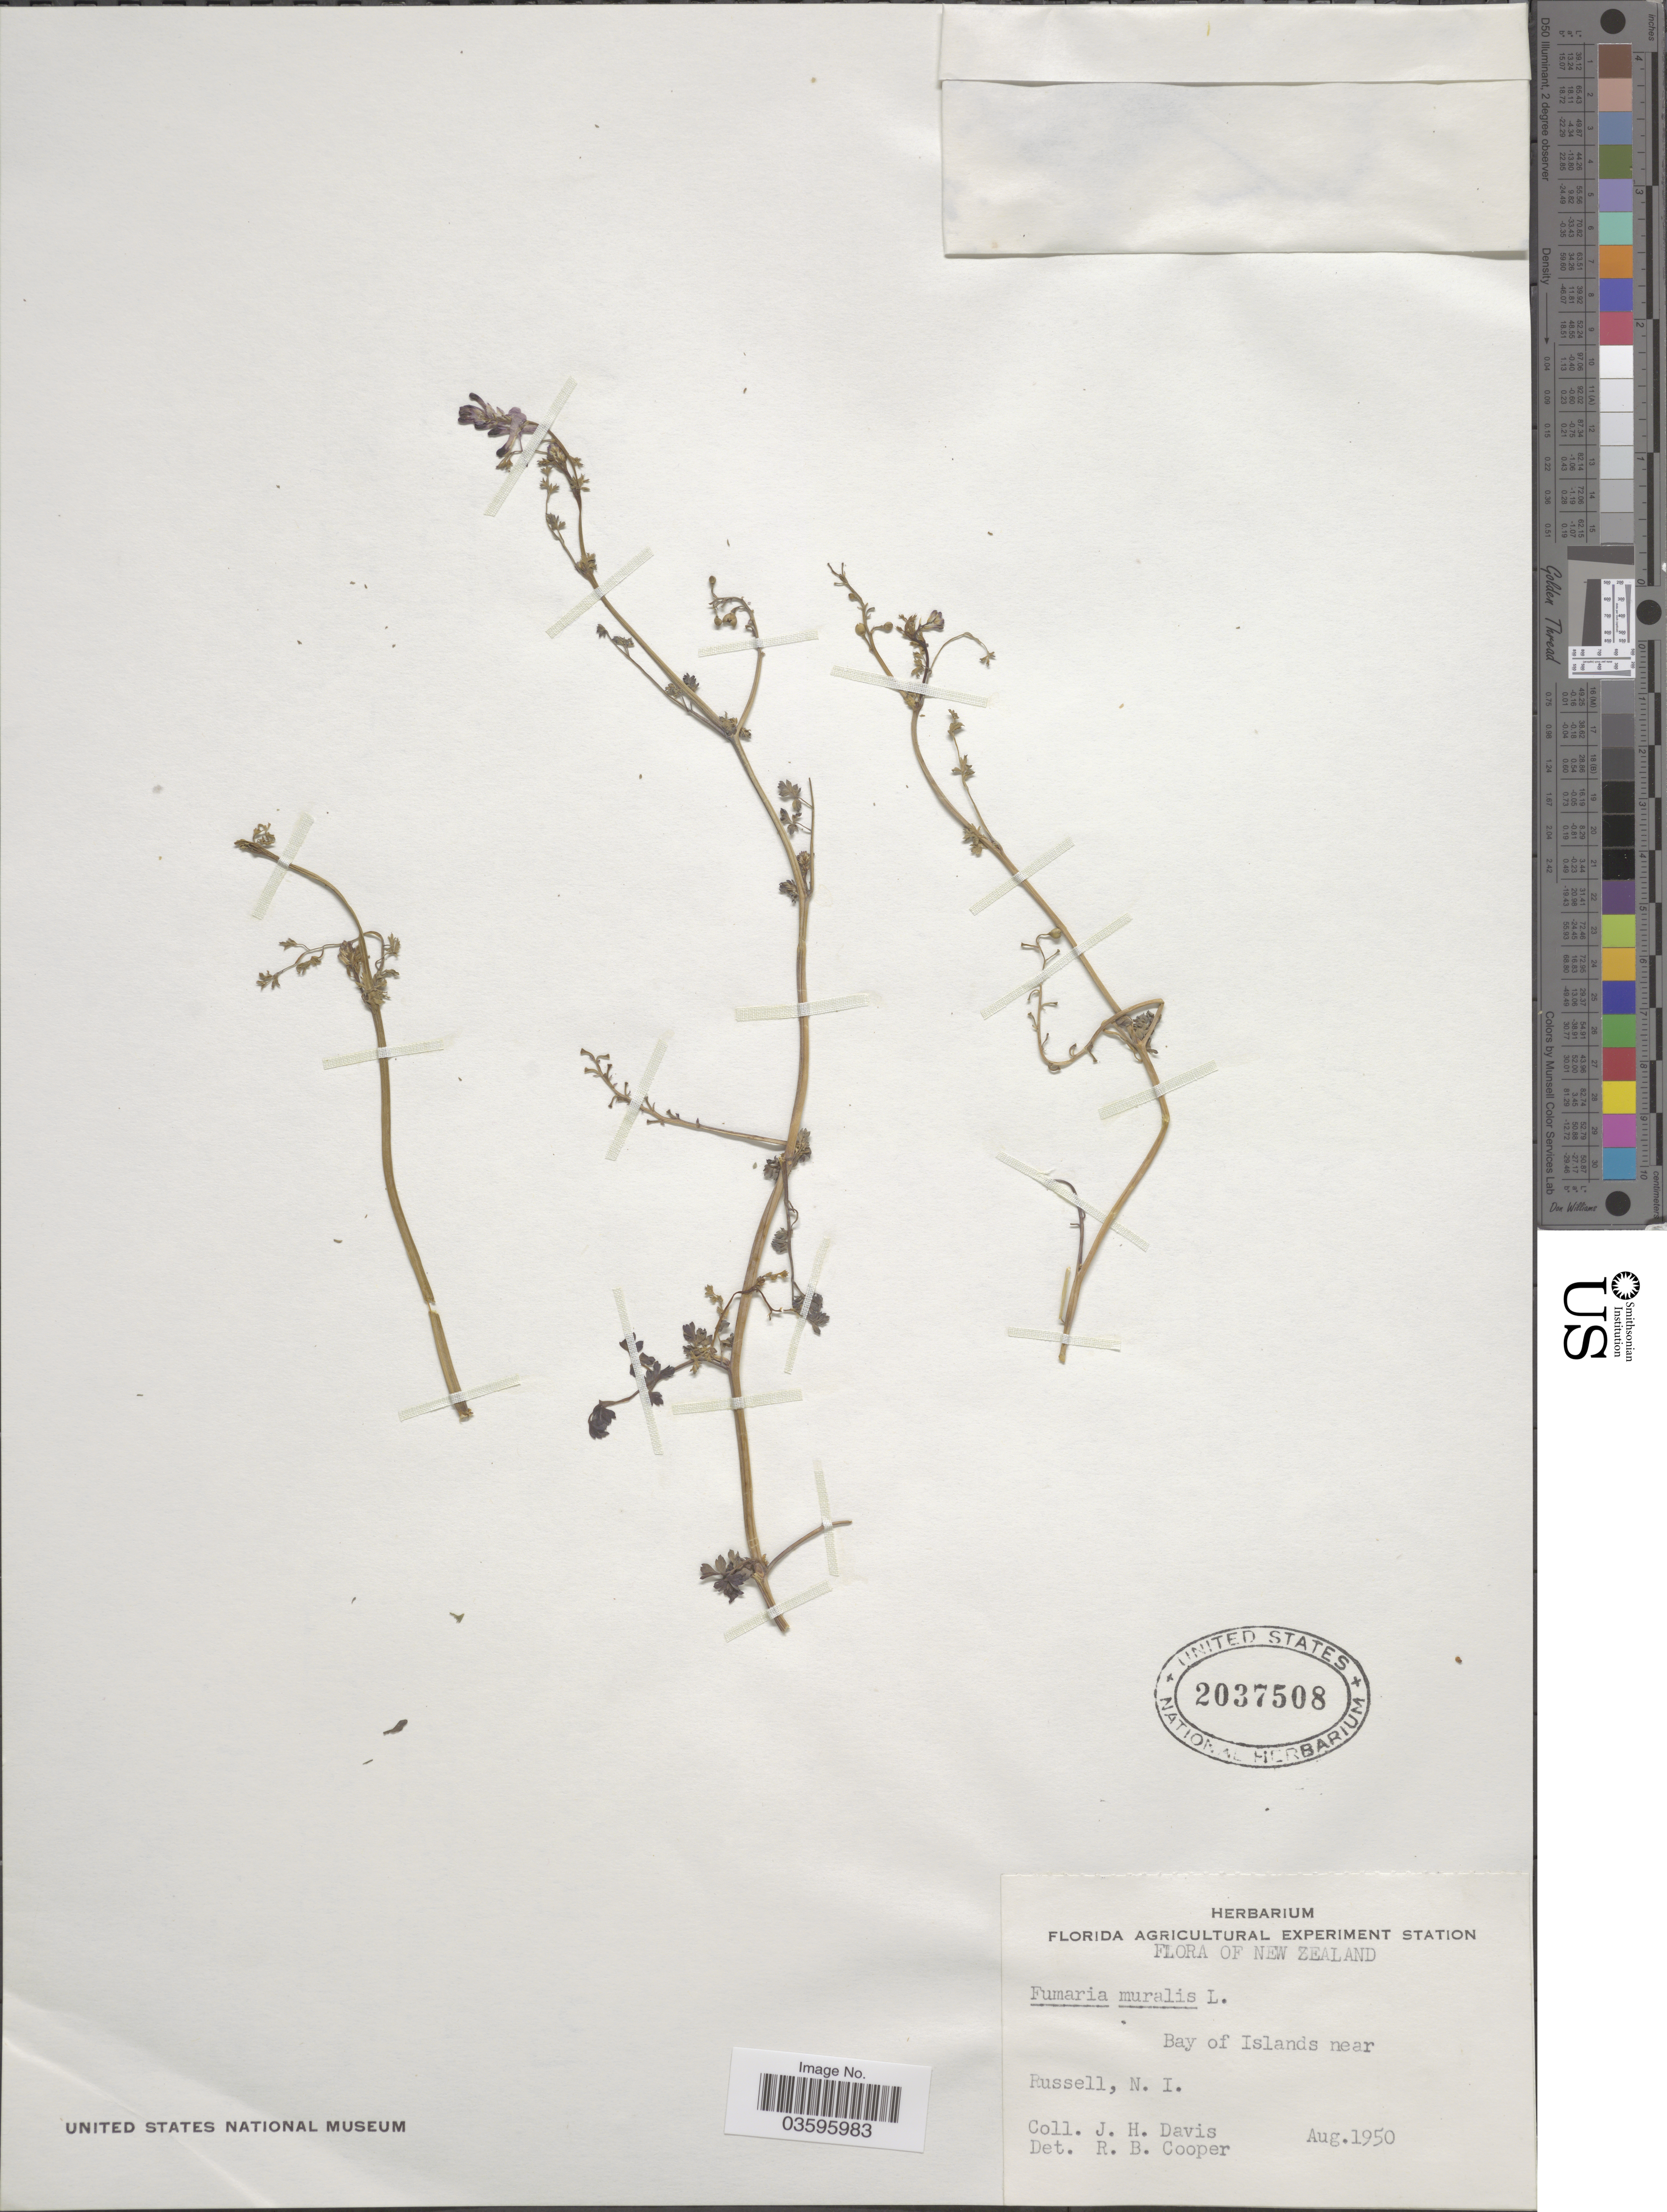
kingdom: Plantae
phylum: Tracheophyta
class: Magnoliopsida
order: Ranunculales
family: Papaveraceae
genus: Fumaria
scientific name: Fumaria muralis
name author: Sond. ex W.D.J. Koch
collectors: J. Davis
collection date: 1950-08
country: New Zealand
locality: Bay of Islands near Russell, N. I.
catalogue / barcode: US 2037508